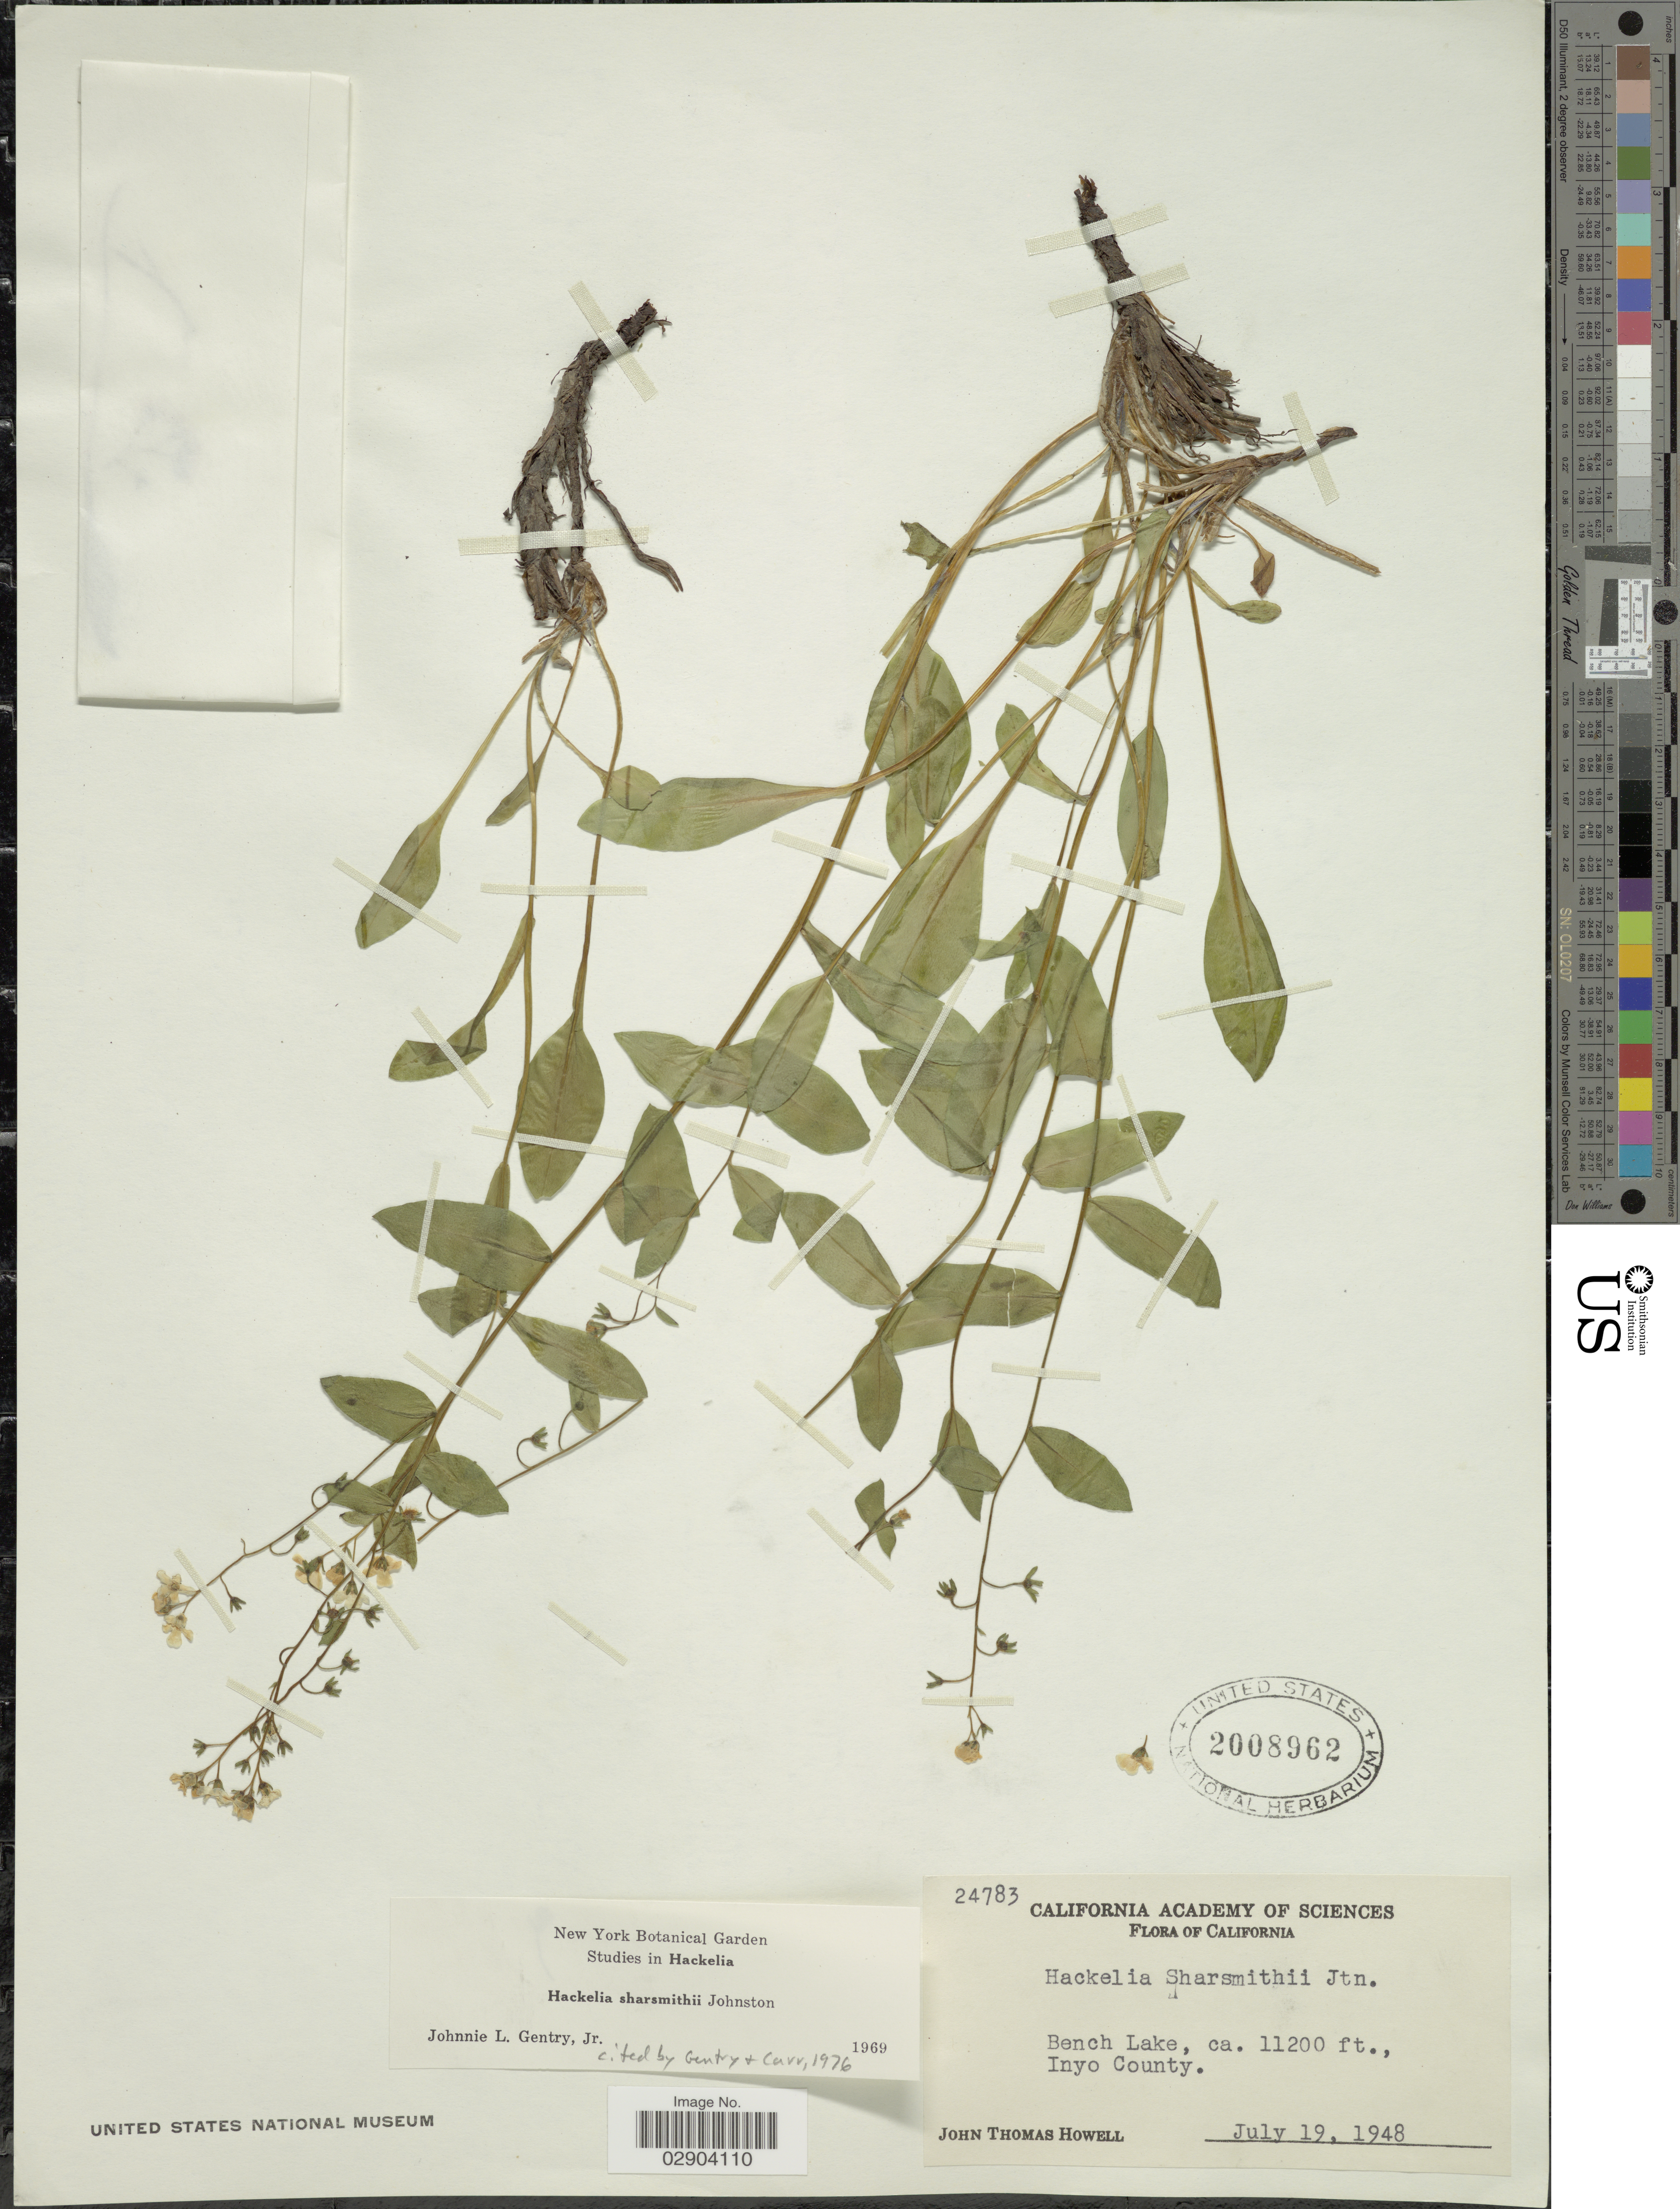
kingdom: Plantae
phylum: Tracheophyta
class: Magnoliopsida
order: Boraginales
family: Boraginaceae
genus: Hackelia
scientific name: Hackelia sharsmithii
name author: I.M. Johnst.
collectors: J. T. Howell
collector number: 24783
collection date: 1948-07-19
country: United States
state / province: California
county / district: Inyo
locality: Bench Lake, Inyo County.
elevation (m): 3414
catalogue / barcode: US 2008962